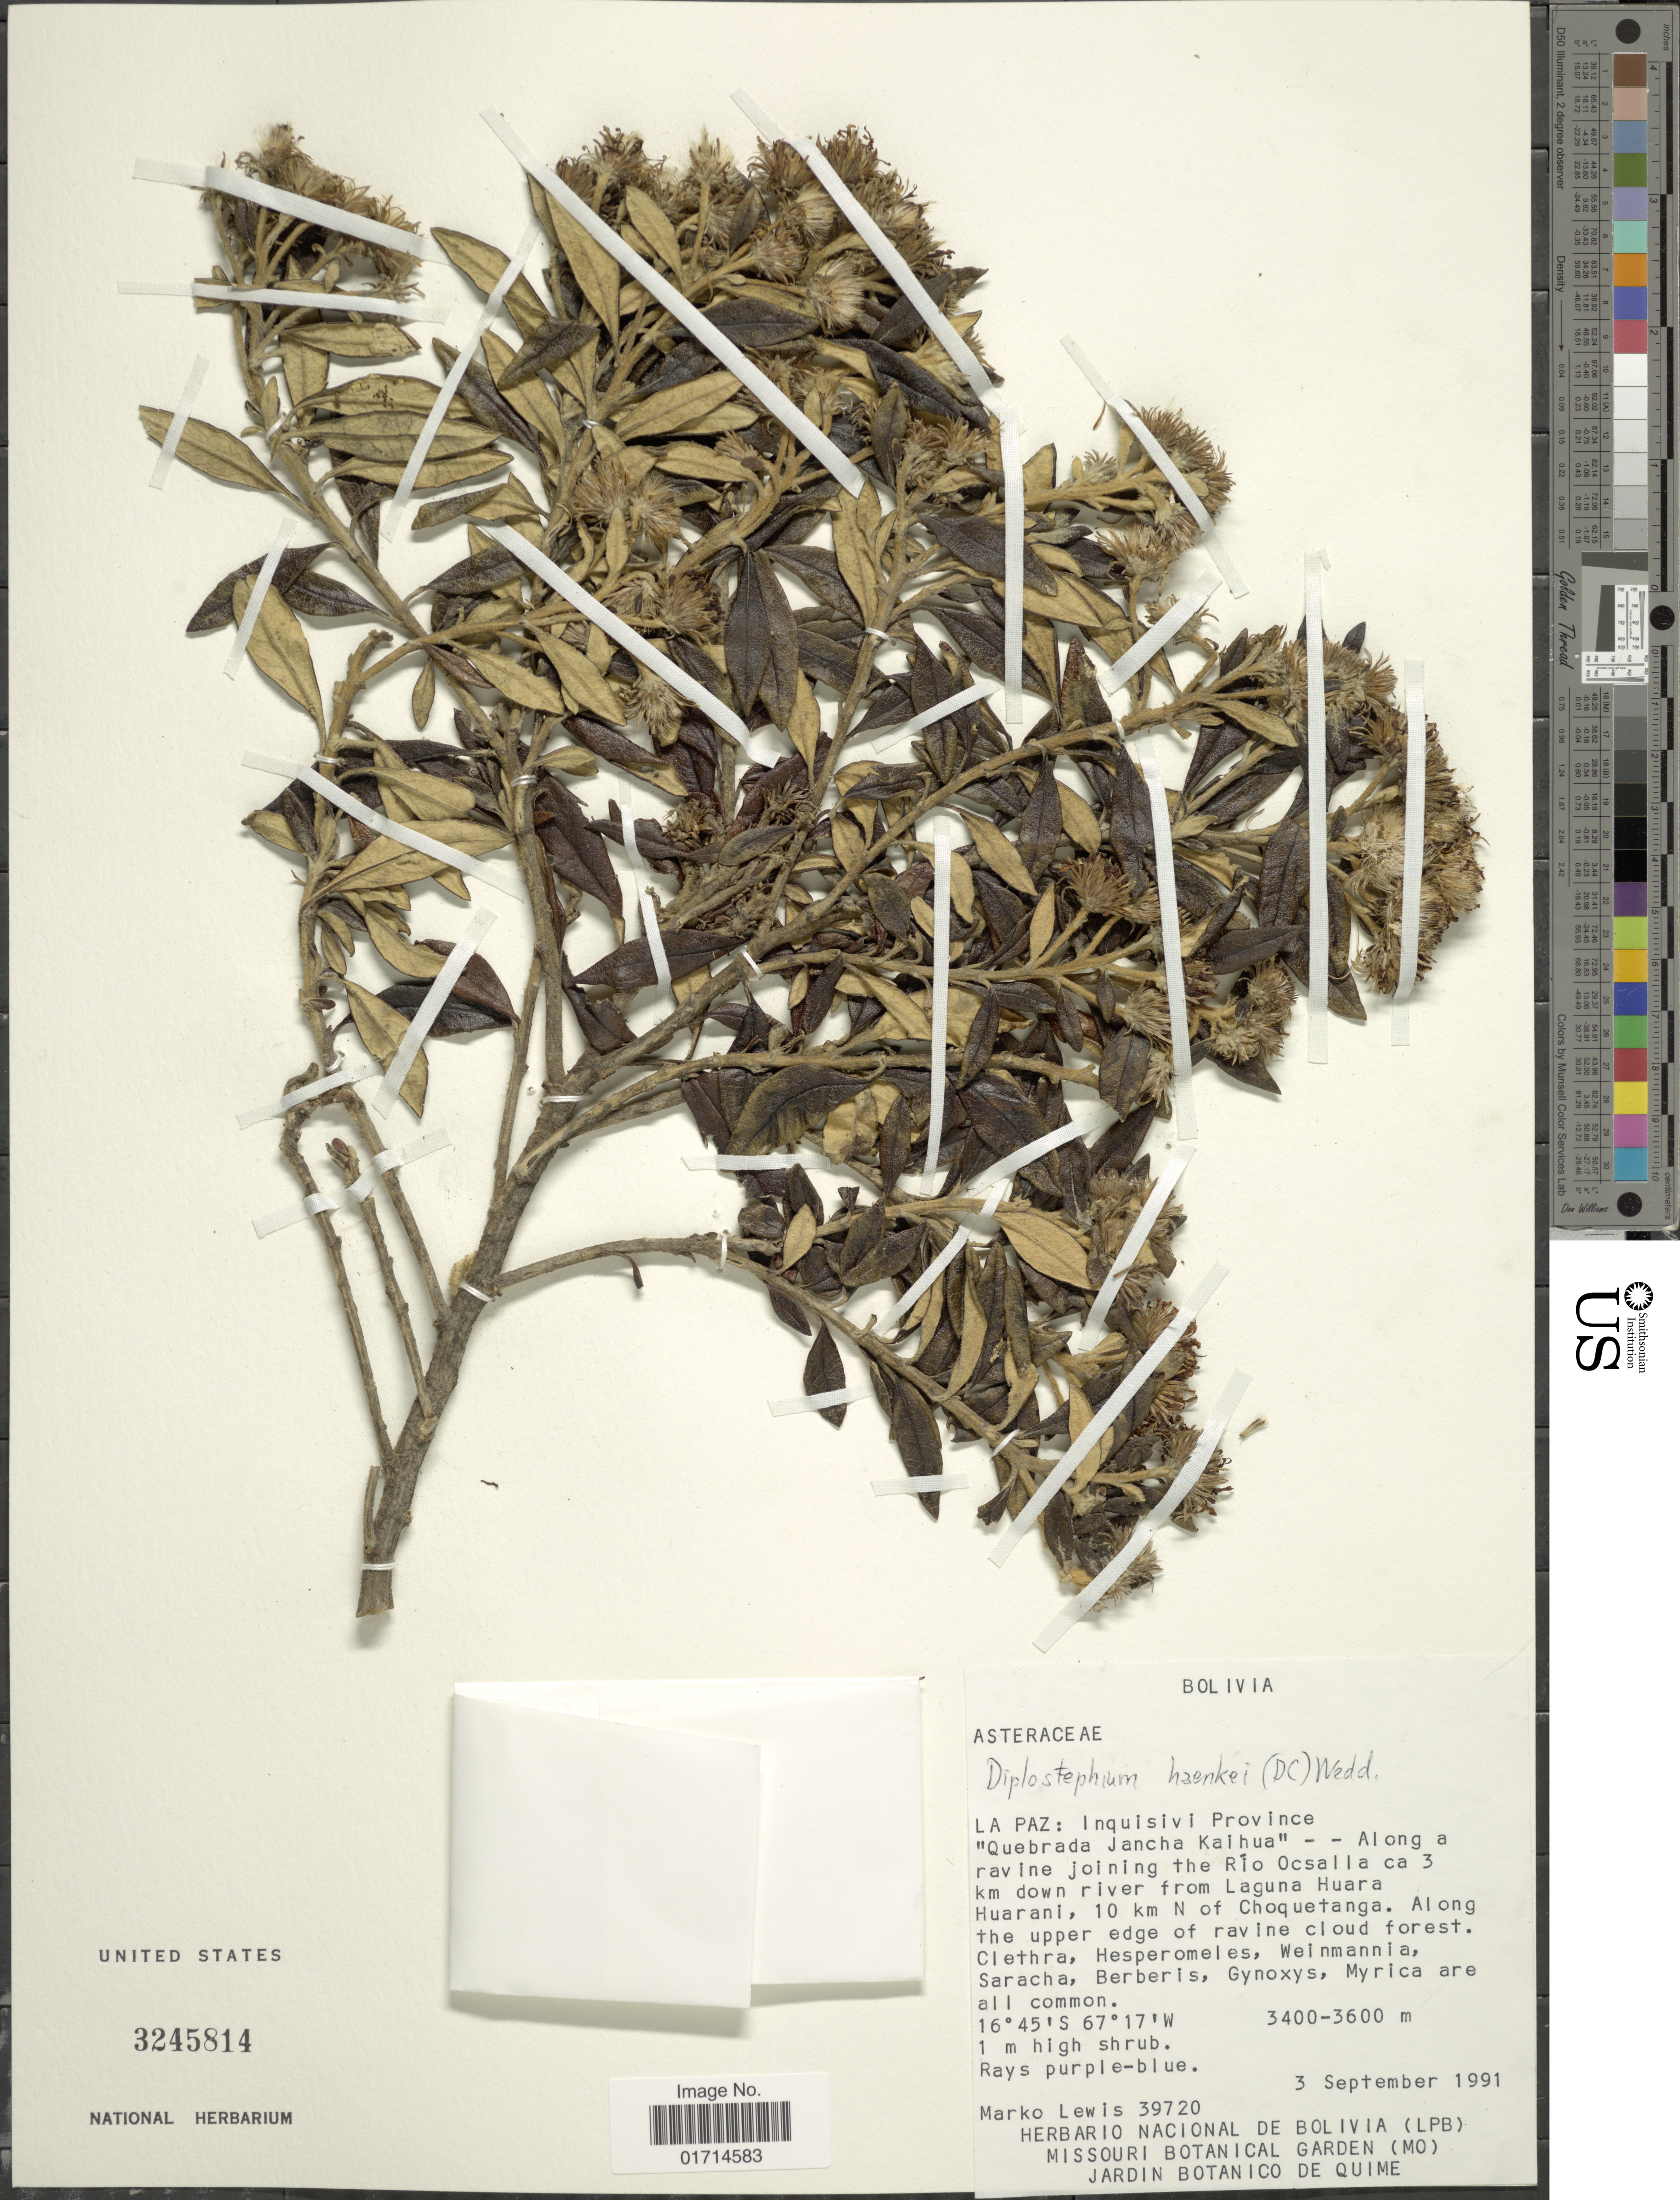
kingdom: Plantae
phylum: Tracheophyta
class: Magnoliopsida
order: Asterales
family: Asteraceae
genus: Diplostephium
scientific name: Diplostephium haenkei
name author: (DC.) Wedd.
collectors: M. A. Lewis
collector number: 39720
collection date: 1991-09-03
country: Bolivia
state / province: La Paz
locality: Inquisivi Province, "Quebrada Jancha Kaihua", along a ravine joining the Rio Oscalla ca 3 km down river from Laguna Huara Huarani, 10 km N of Choquetanga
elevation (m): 3400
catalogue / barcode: US 3245814